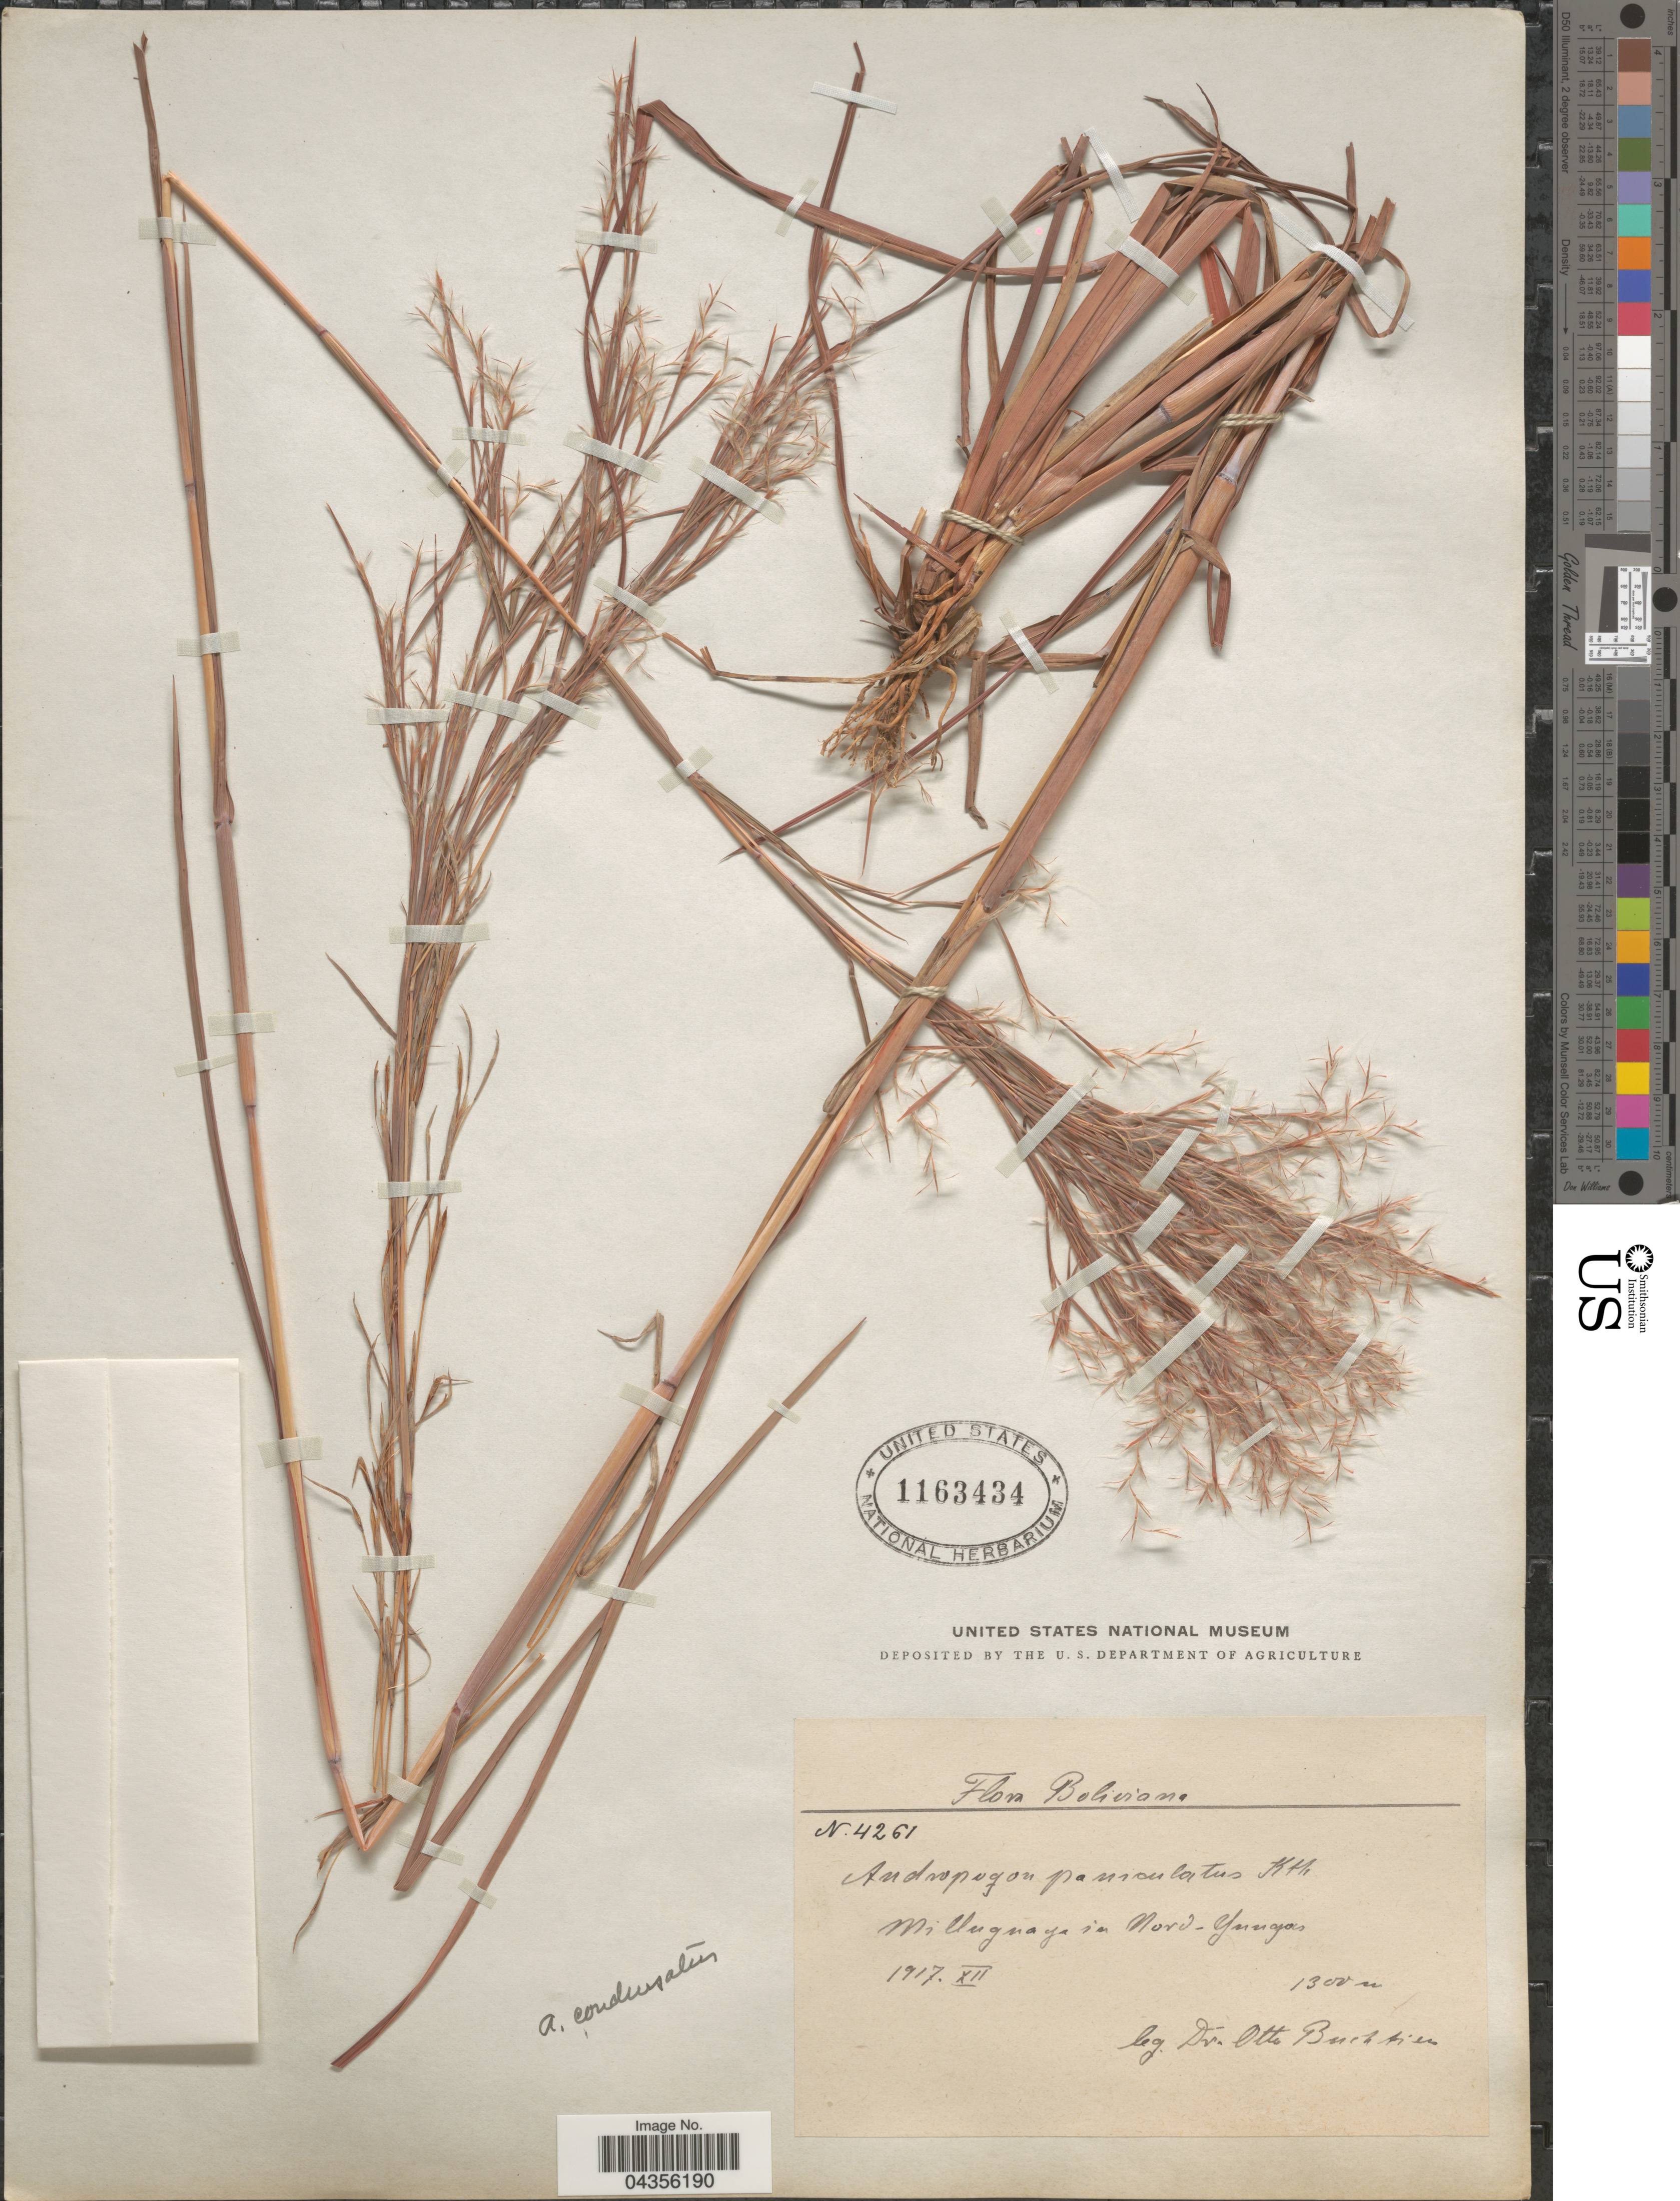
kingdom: Plantae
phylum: Tracheophyta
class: Liliopsida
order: Poales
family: Poaceae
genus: Schizachyrium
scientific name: Schizachyrium condensatum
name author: (Kunth) Nees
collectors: O. Buchtien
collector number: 4261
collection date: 1917-12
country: Bolivia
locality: Milluguaya in Nord-Yungas.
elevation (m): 1300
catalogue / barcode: US 1163434